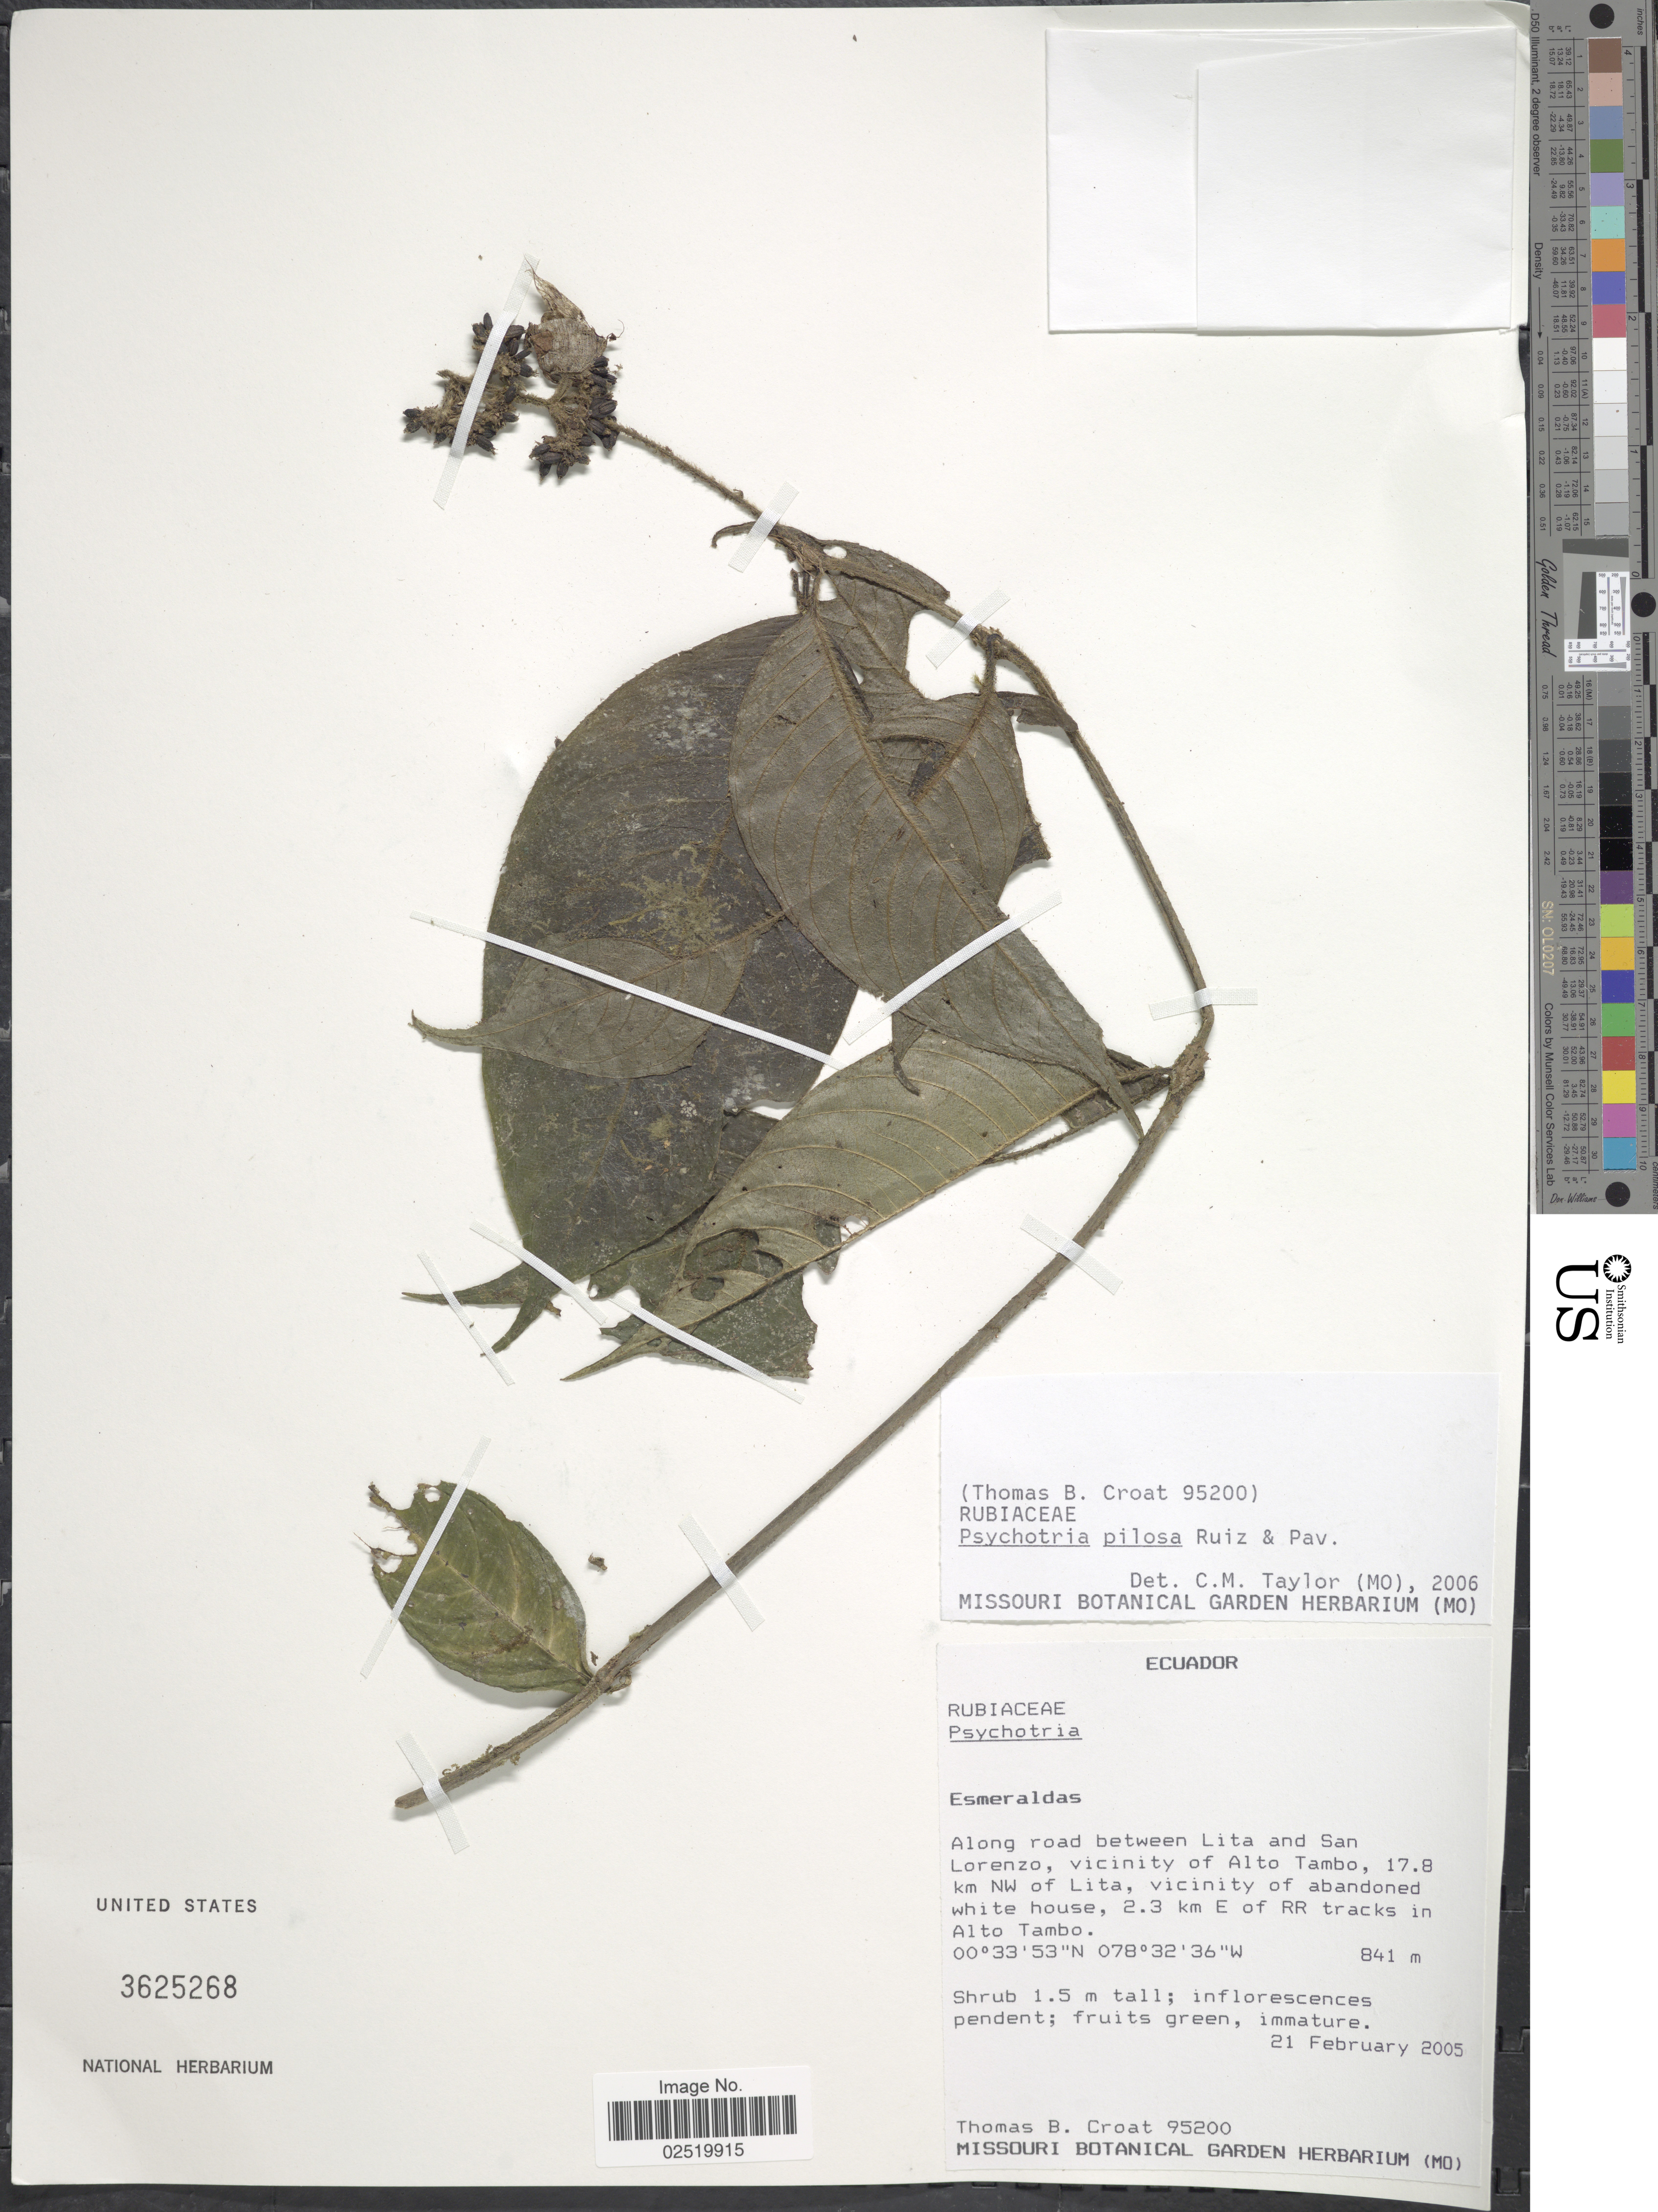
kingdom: Plantae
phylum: Tracheophyta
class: Magnoliopsida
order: Gentianales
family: Rubiaceae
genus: Psychotria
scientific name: Psychotria pilosa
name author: Ruiz & Pav.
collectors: T. B. Croat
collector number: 95200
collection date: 2005-02-21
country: Ecuador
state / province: Esmeraldas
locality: Along road between Lita and San Lorenzo, vicinity of Alto Tambo, 17.8 km NW of Lita, vicinity of abandoned white house, 2-3 km E of RR tracks in Alto Tambo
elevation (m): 841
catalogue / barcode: US 3625268